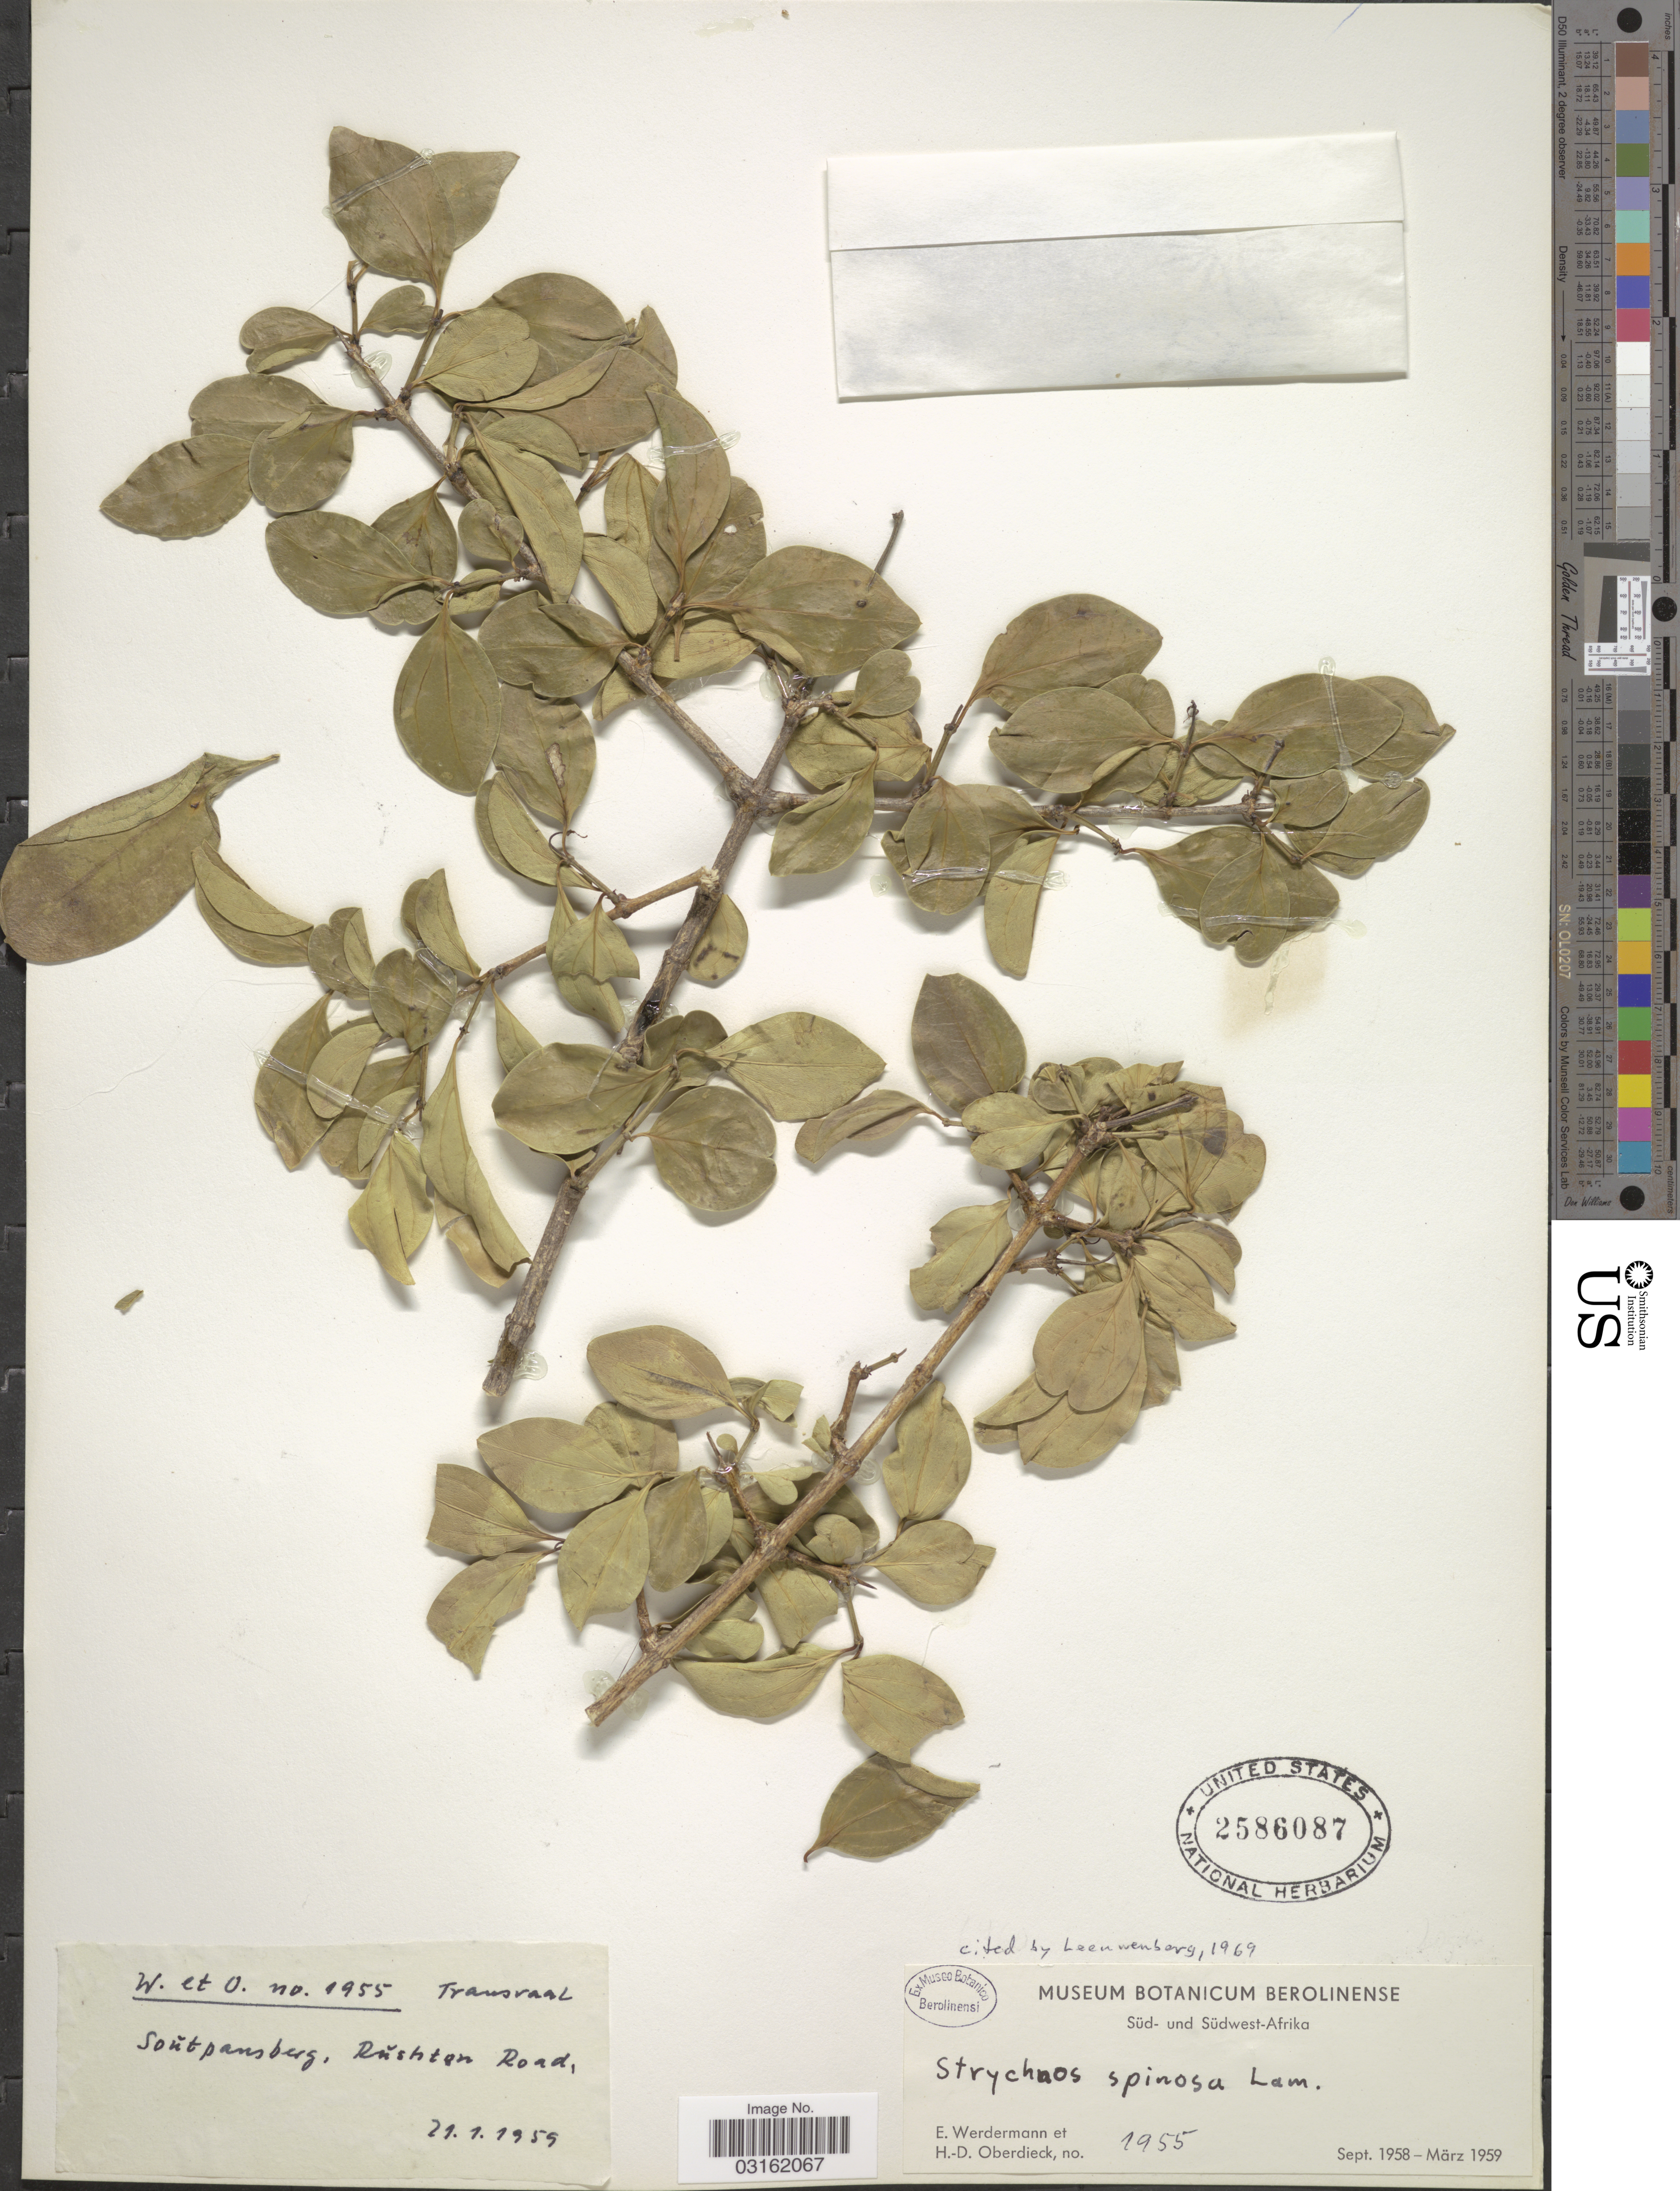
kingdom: Plantae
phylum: Tracheophyta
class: Magnoliopsida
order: Gentianales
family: Loganiaceae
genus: Strychnos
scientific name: Strychnos spinosa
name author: Lam.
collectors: E. Werdermann & H. Oberdieck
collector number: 1955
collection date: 1959-01-21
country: South Africa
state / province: Limpopo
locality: Transvaal, Soütpansberg, Rushton Road.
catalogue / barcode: US 2586087